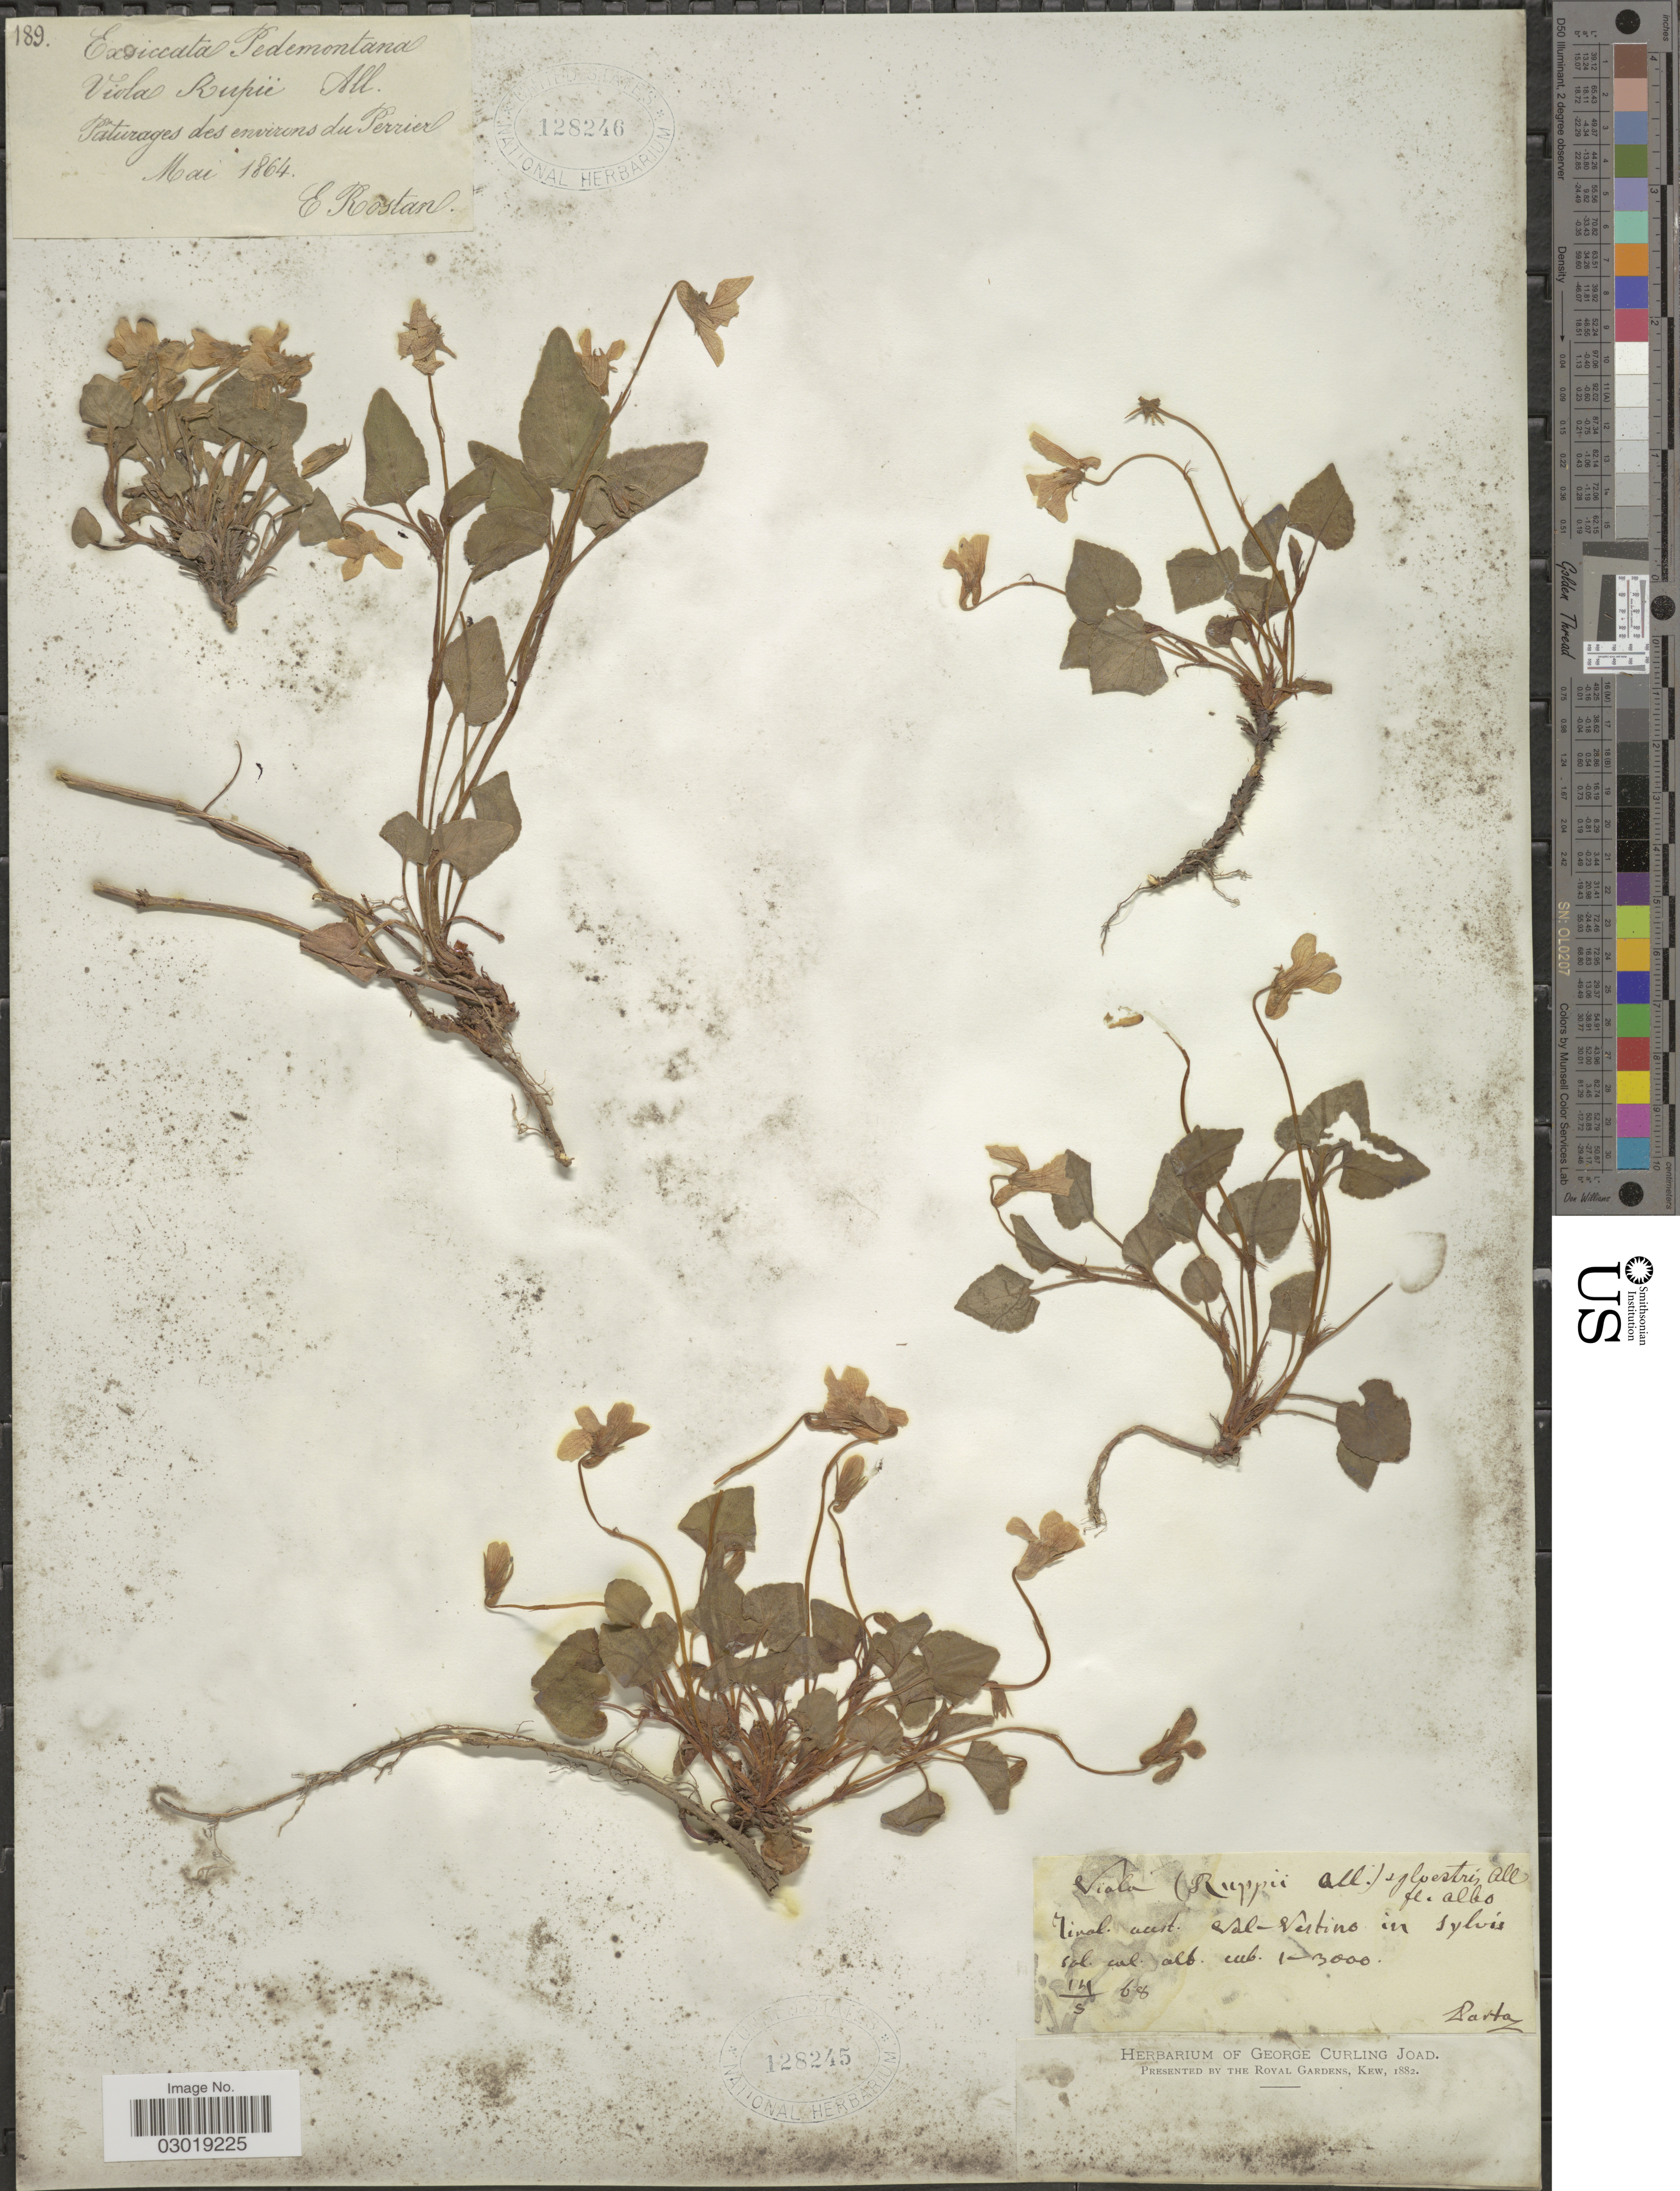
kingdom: Plantae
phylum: Tracheophyta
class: Magnoliopsida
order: Malpighiales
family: Violaceae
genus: Viola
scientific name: Viola sylvestris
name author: Lam.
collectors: Parta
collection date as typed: Transcribed d/m/y: 14/5/68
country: Austria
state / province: Tirol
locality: Val-Vertino in sylvis.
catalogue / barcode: US 128245